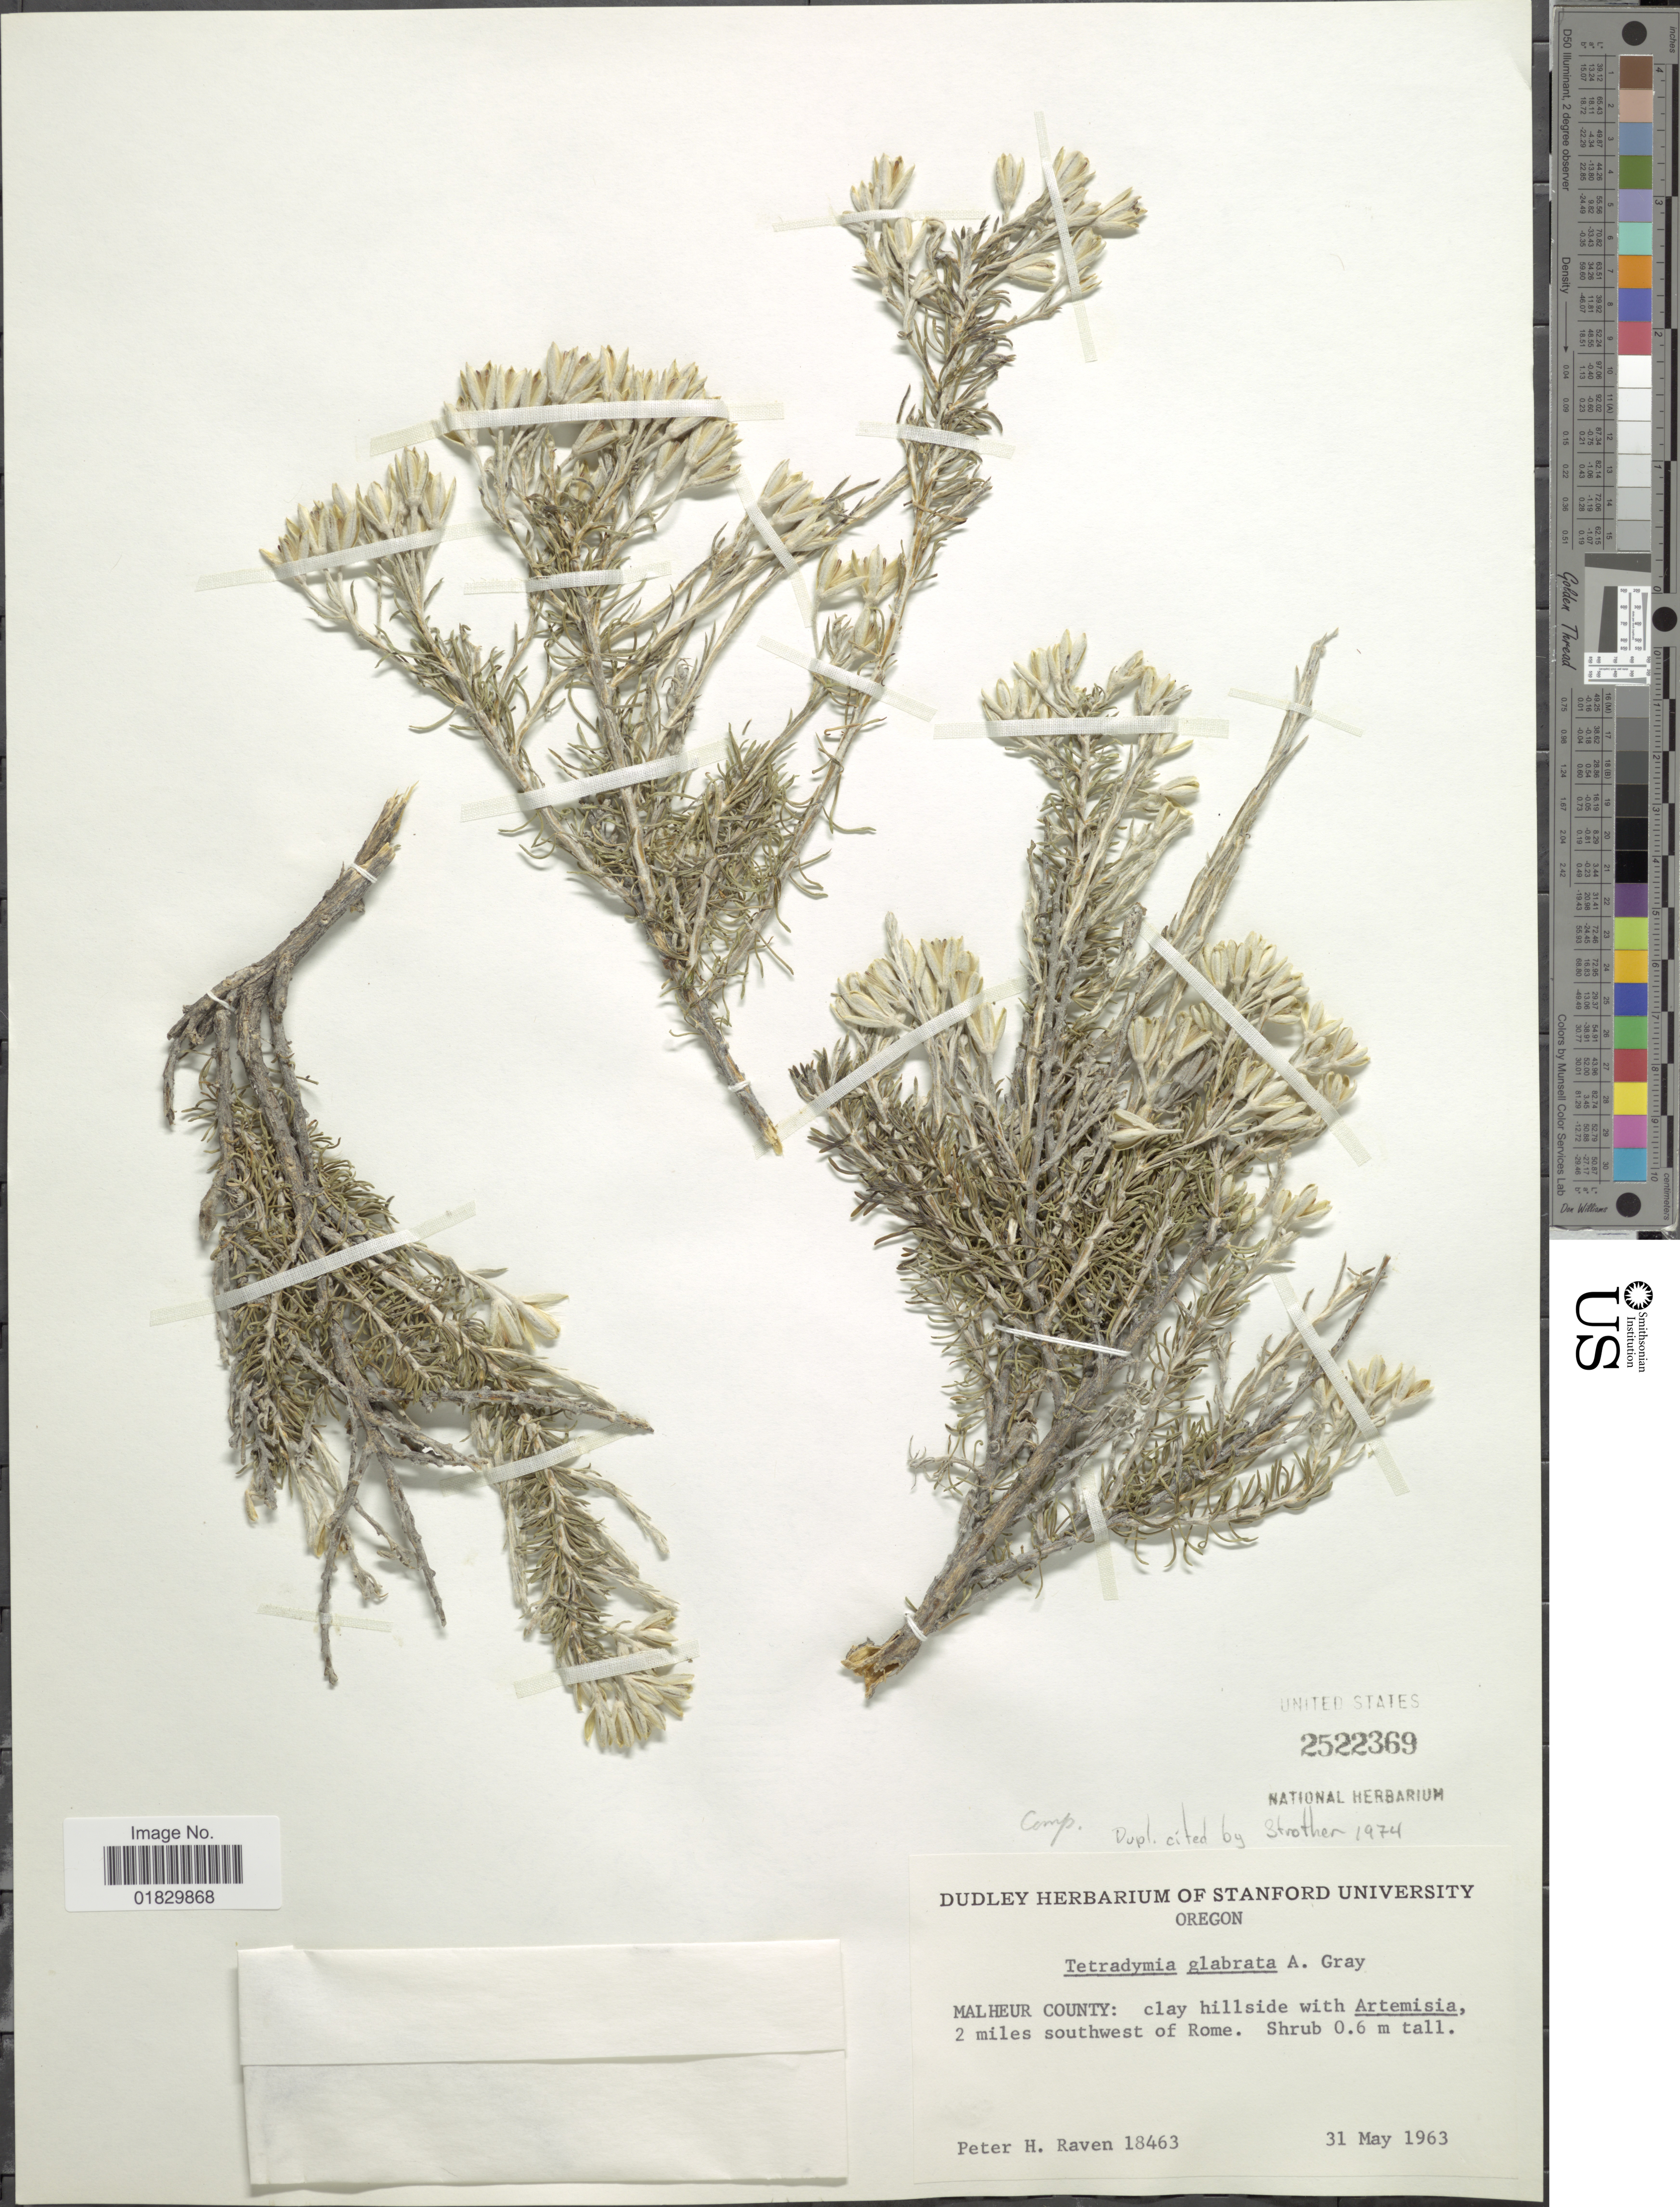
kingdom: Plantae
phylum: Tracheophyta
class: Magnoliopsida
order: Asterales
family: Asteraceae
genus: Tetradymia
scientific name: Tetradymia glabrata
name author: Torr. & A. Gray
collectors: P. Raven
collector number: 18463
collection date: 1963-05-31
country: United States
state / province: Oregon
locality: Malheur County: 2 miles southwest of Rome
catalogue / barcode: US 2522369